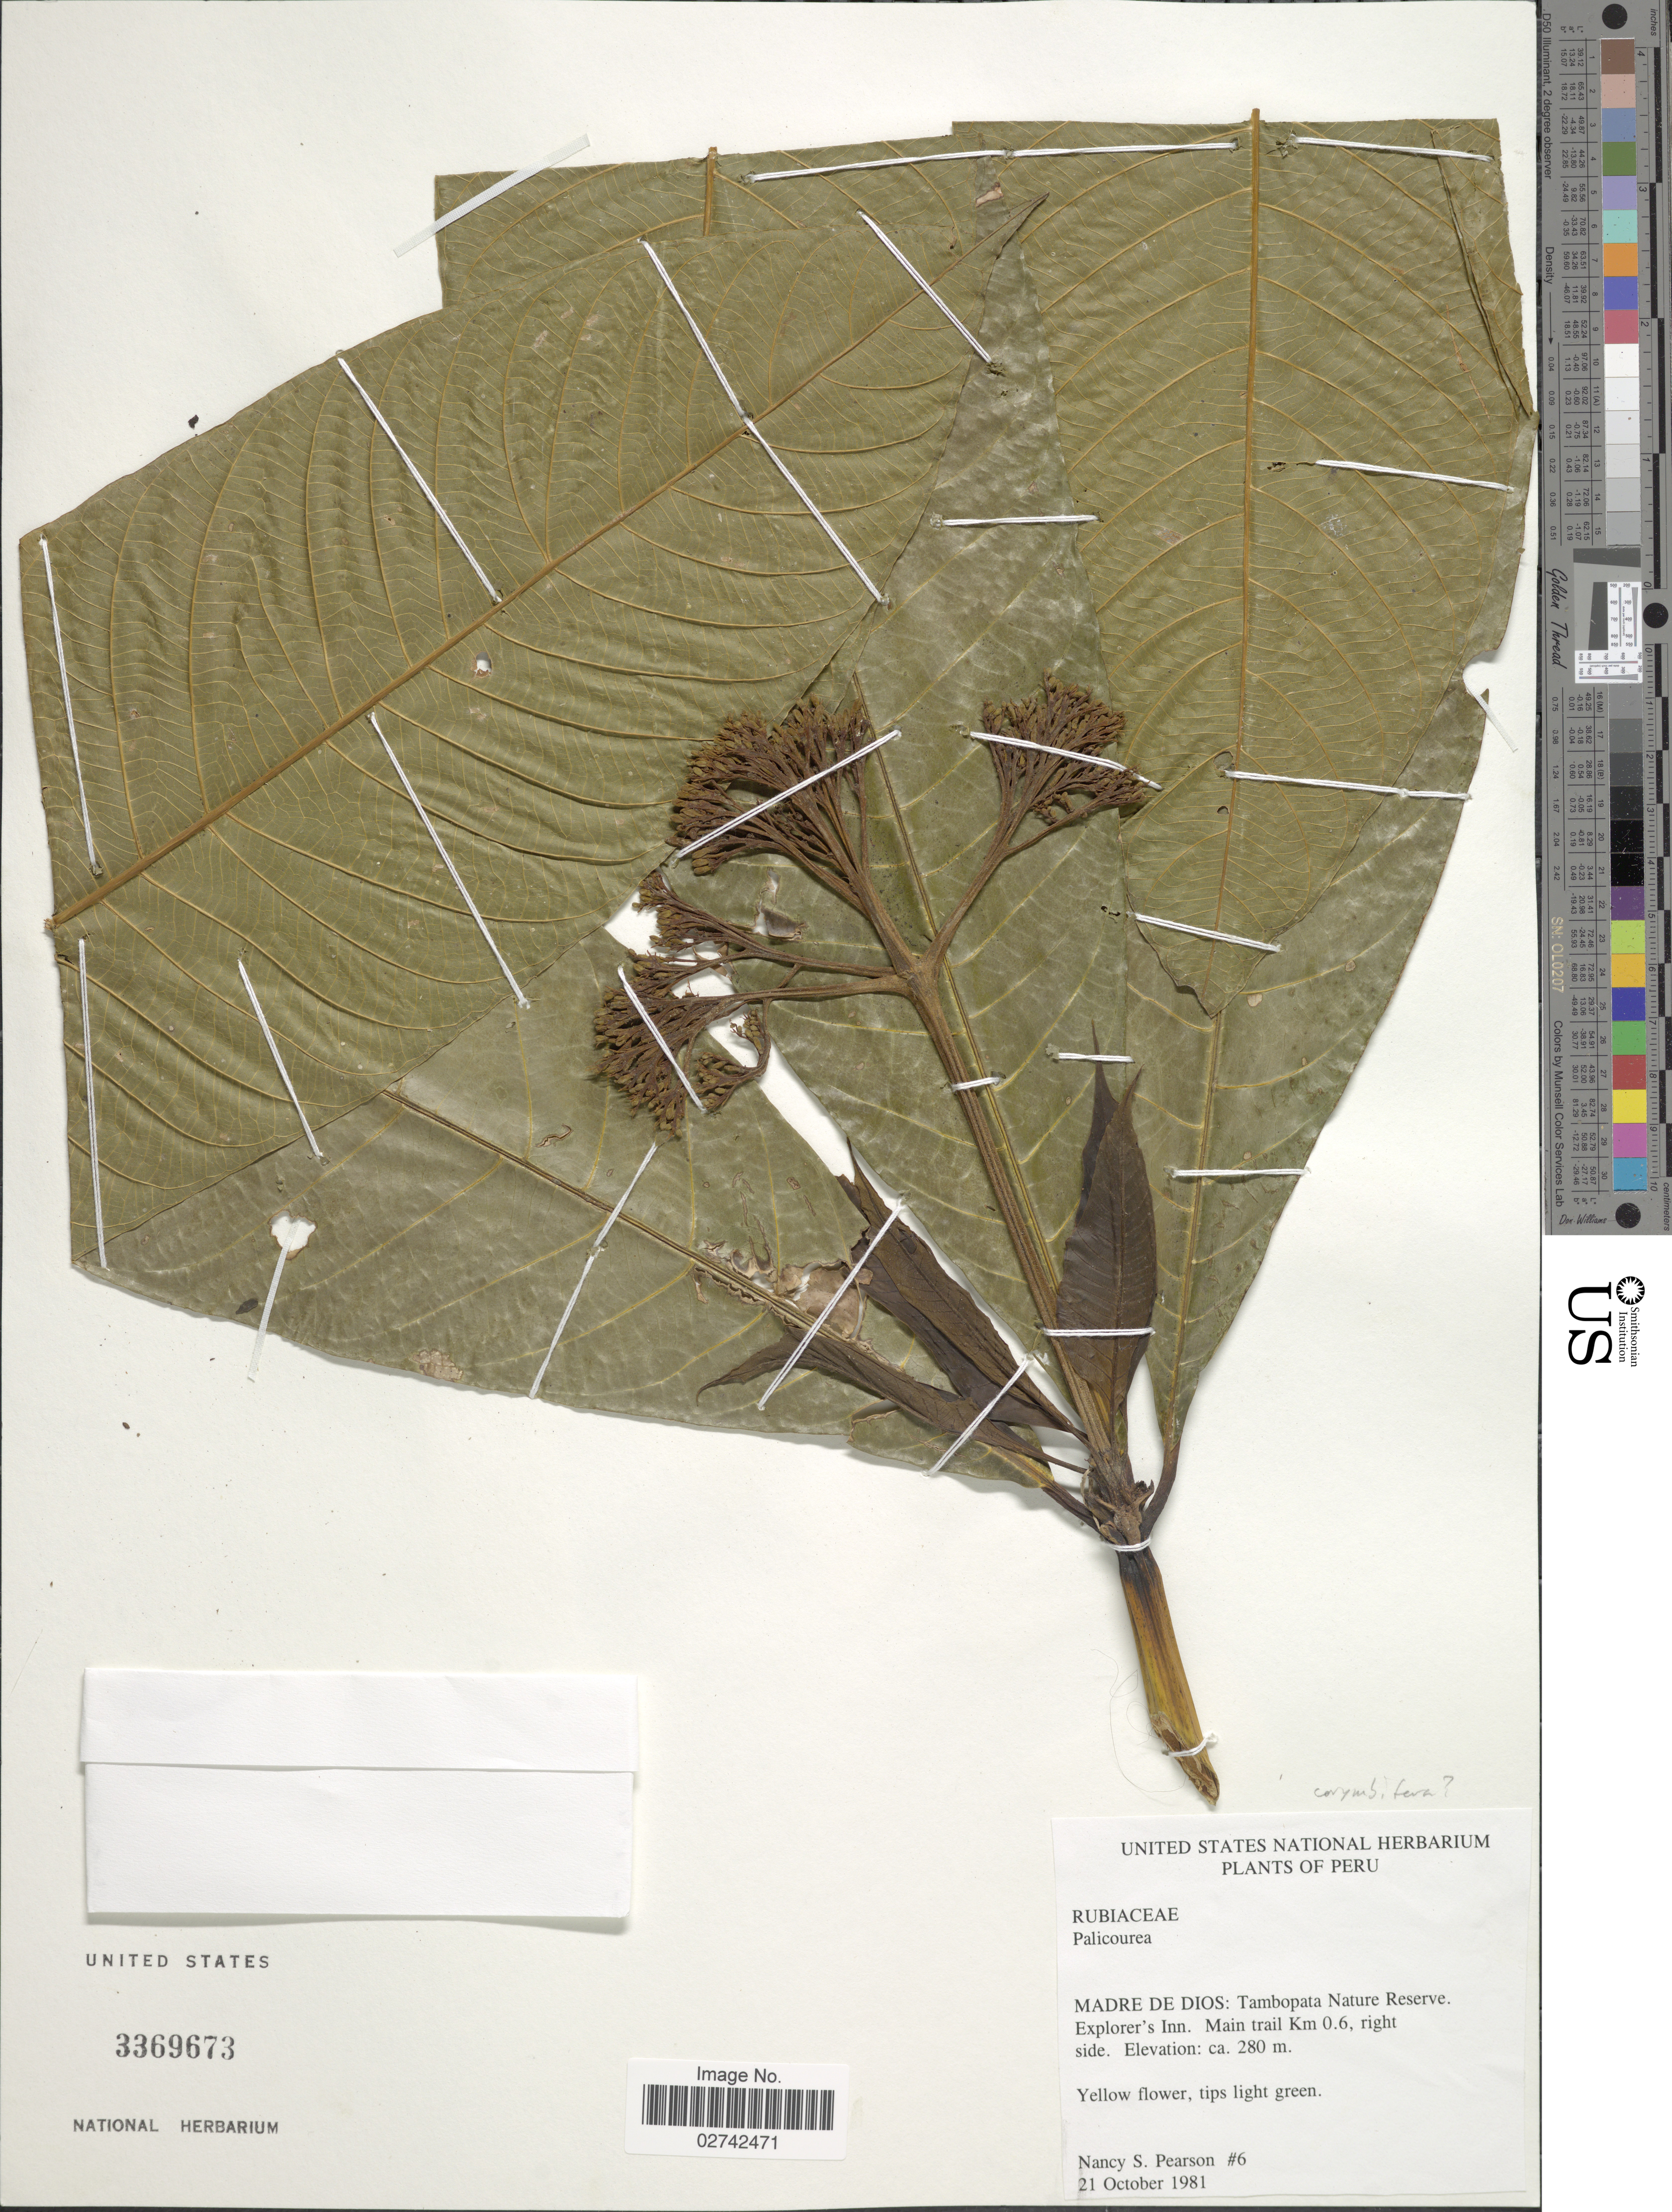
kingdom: Plantae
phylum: Tracheophyta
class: Magnoliopsida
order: Gentianales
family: Rubiaceae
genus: Palicourea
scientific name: Palicourea sp.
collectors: N. S. Pearson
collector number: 6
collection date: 1981-10-21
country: Peru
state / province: Madre de Dios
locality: Madre de Dios: Tambopata Nature Reserve, Main trail Km 0.6 right side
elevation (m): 280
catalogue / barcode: US 3369673